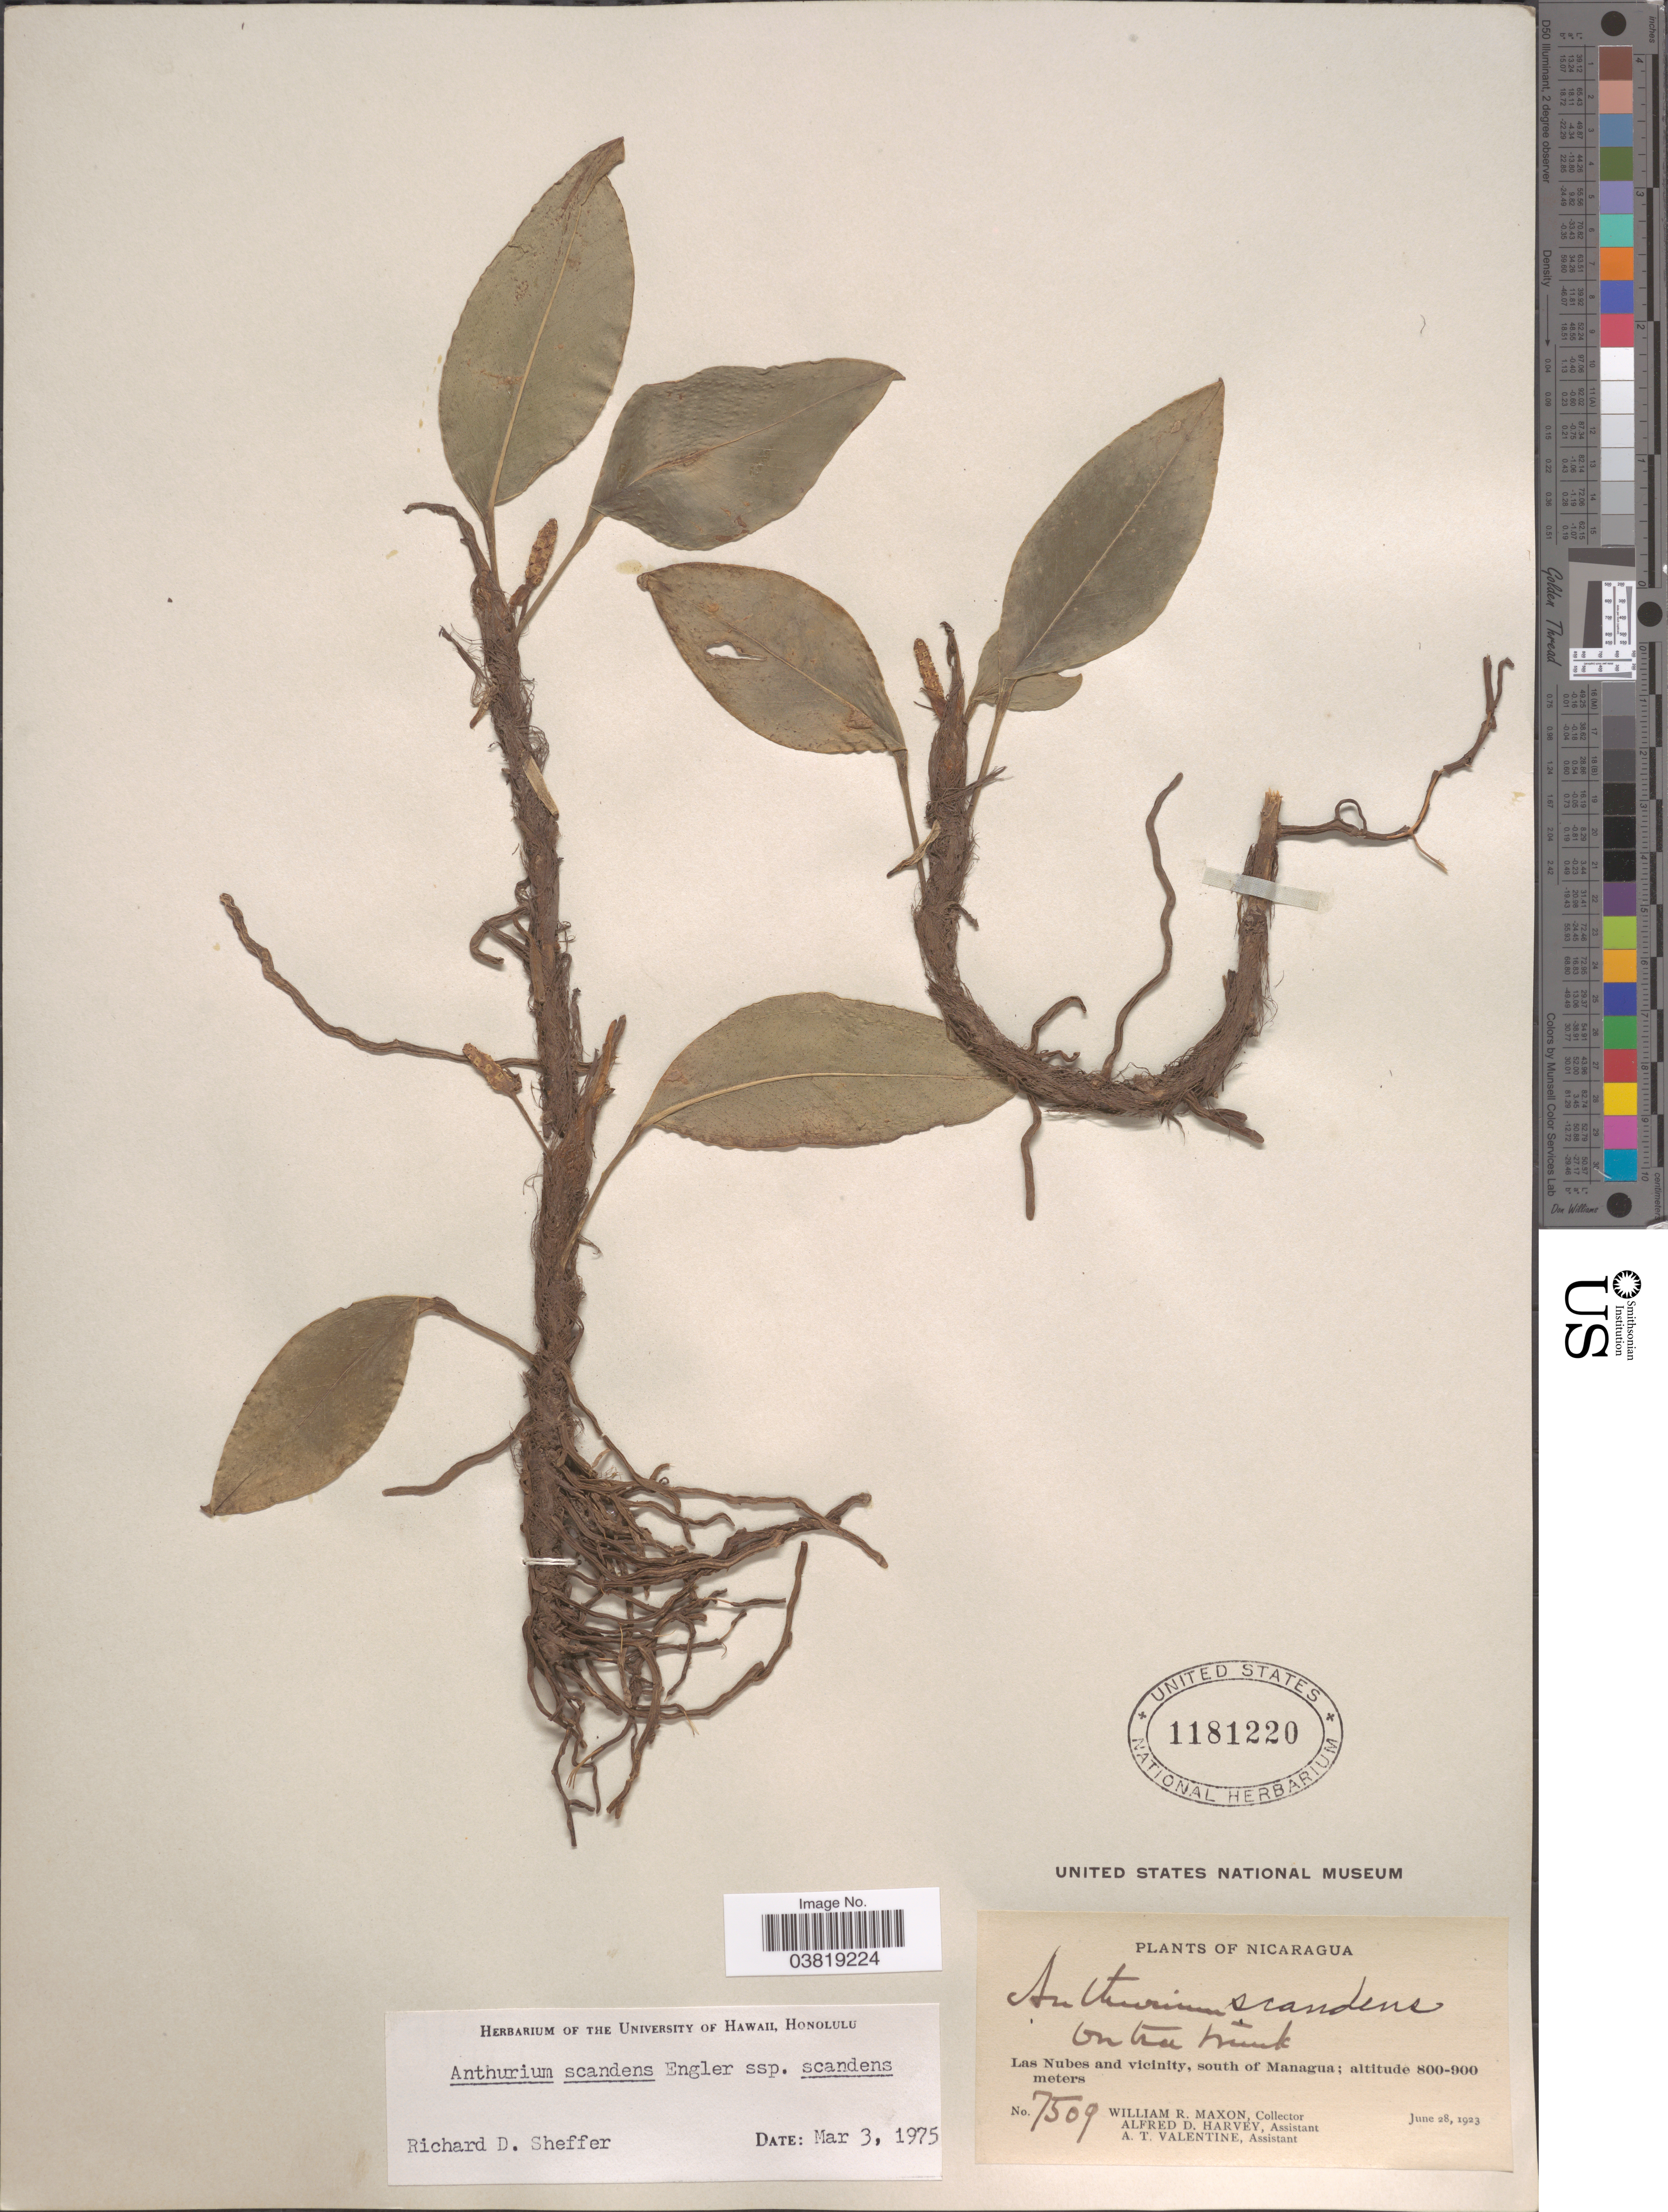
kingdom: Plantae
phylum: Tracheophyta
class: Liliopsida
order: Alismatales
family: Araceae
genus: Anthurium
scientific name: Anthurium scandens var. scandens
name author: (Aubl.) Engl.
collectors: W. R. Maxon, A. D. Harvey & A. Valentine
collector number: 7509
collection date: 1923-06-28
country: Nicaragua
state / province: Managua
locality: Las Nubes and vicinity, south of Managua.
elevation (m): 800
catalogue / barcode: US 1181220